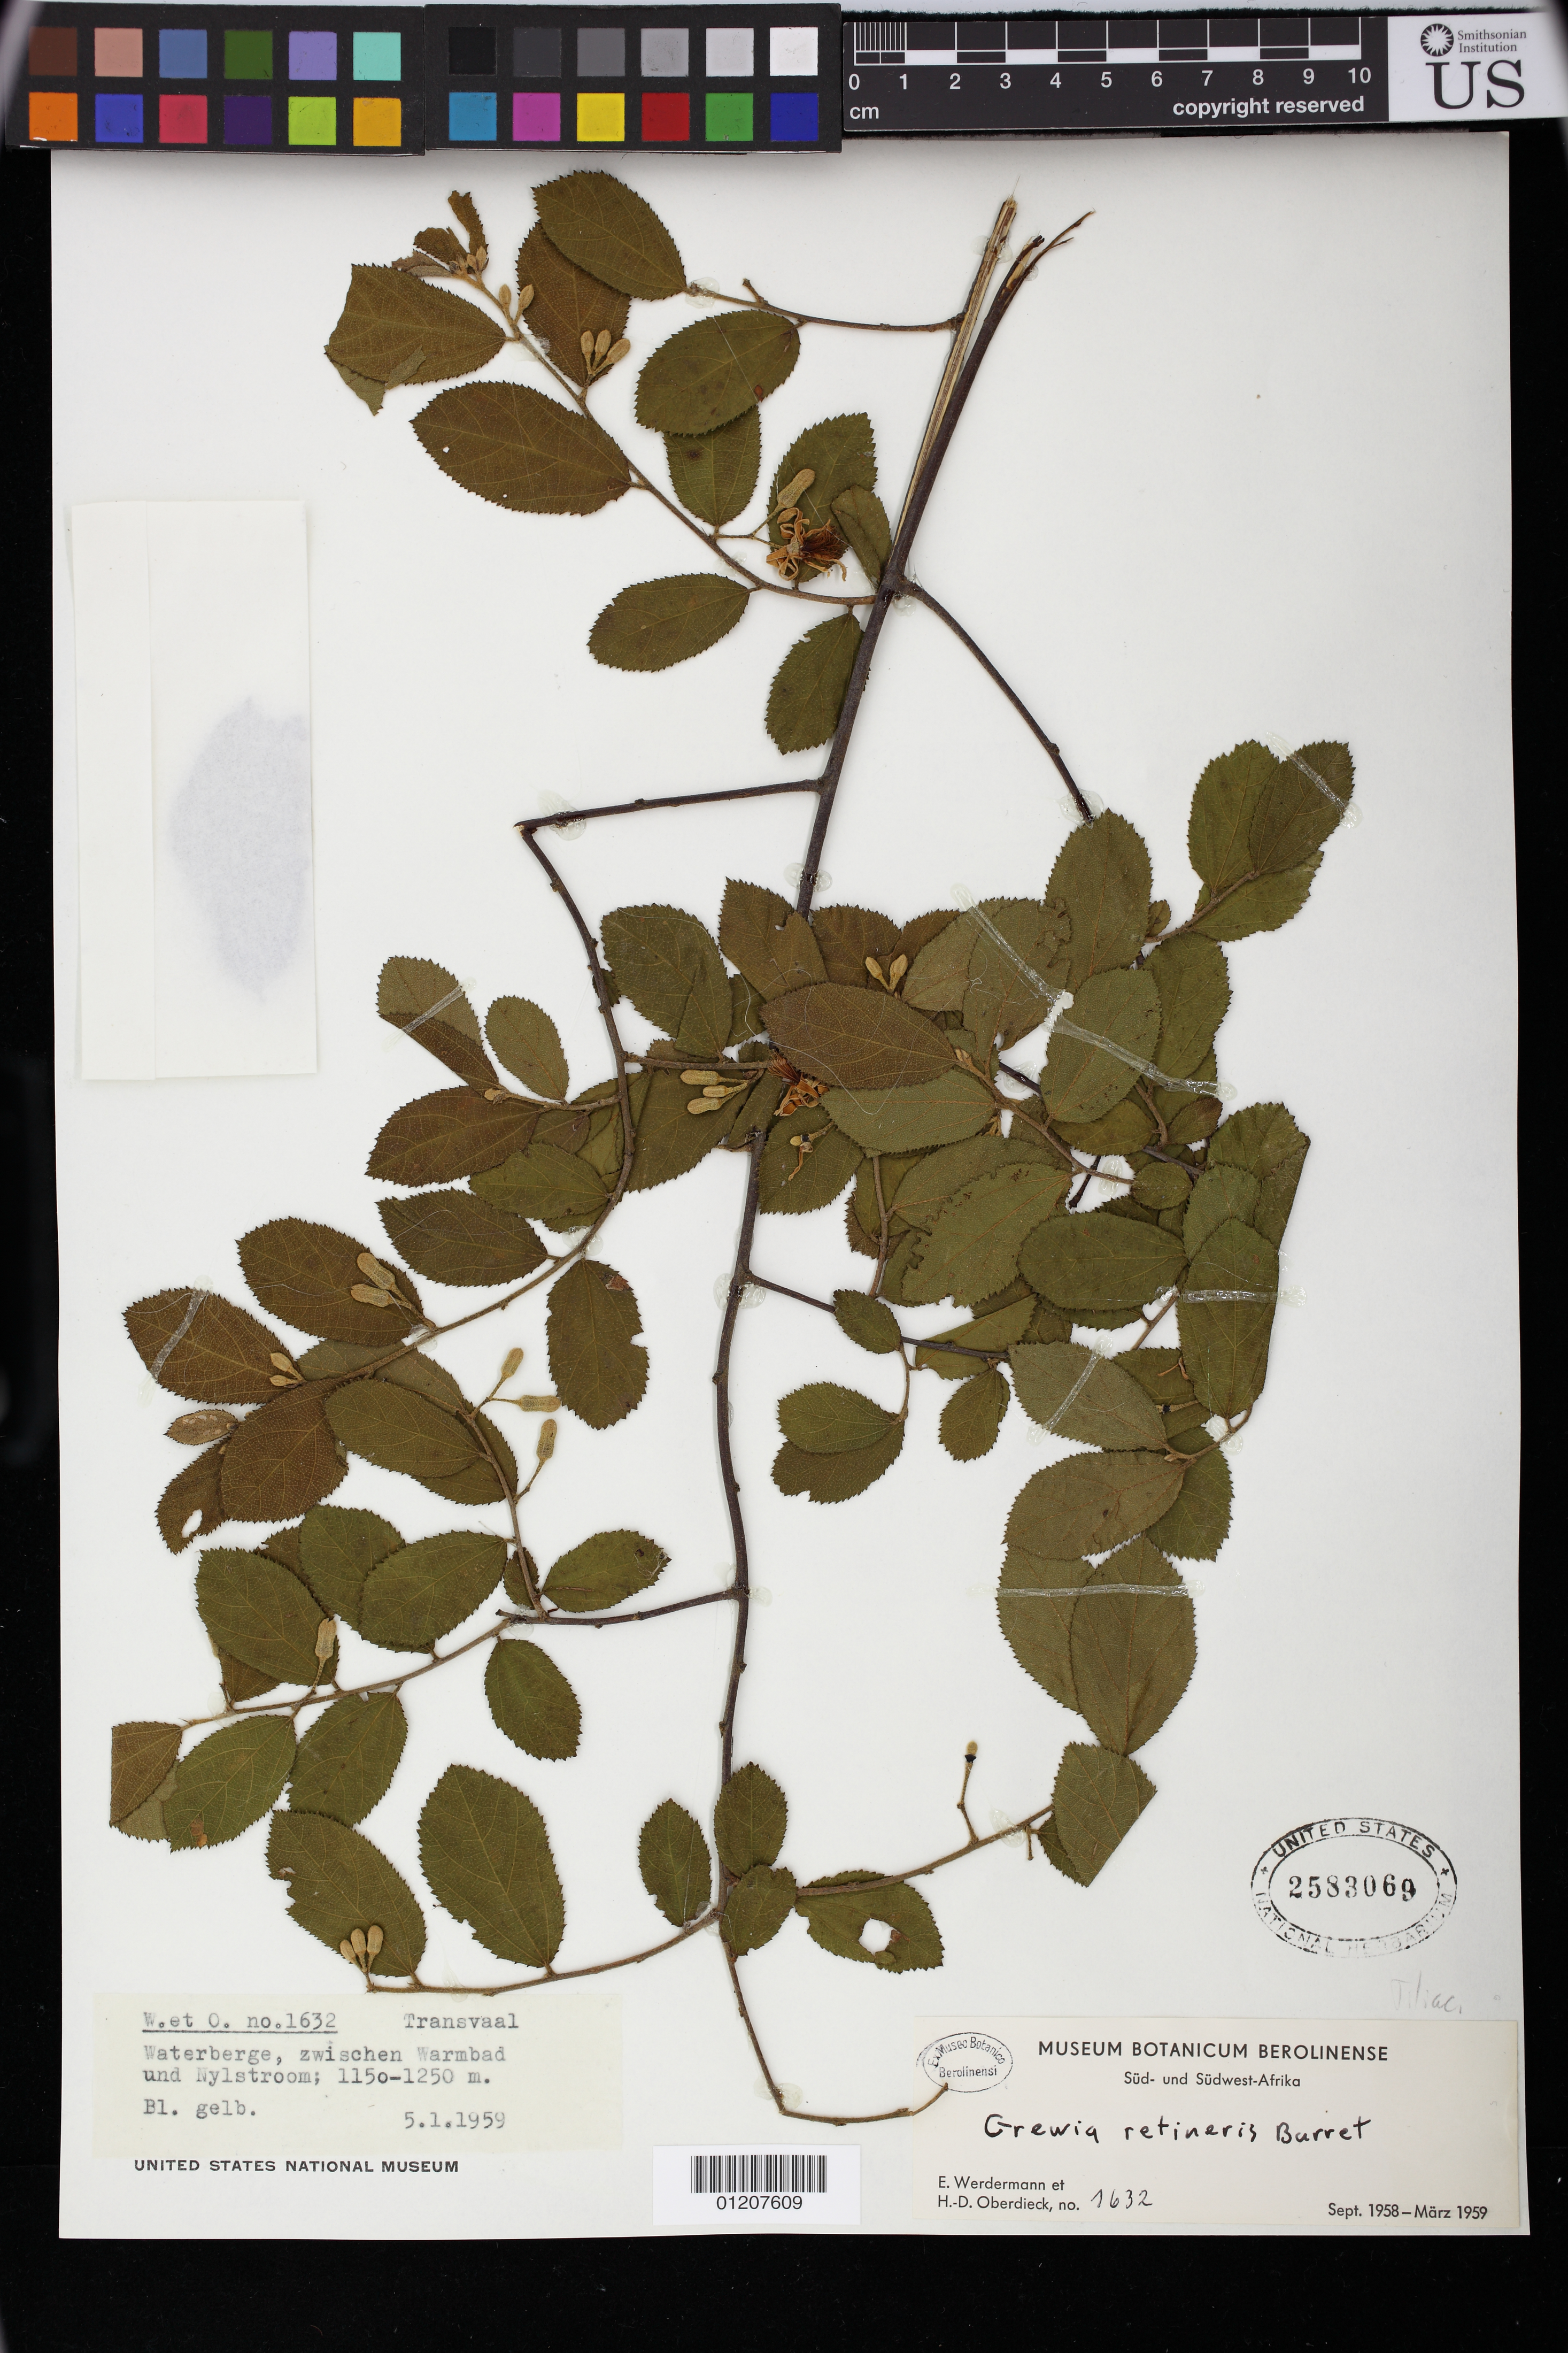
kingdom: Plantae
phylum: Tracheophyta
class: Magnoliopsida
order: Malvales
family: Malvaceae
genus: Grewia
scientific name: Grewia retinervis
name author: Burret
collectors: E. Werdermann & H. Oberdieck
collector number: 1632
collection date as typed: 01 May 1959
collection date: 1959-05-01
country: South Africa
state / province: Limpopo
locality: Transvaal. Waterberge, zwischen Warmbad und Nylstroom.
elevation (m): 1150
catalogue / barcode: US 2583069